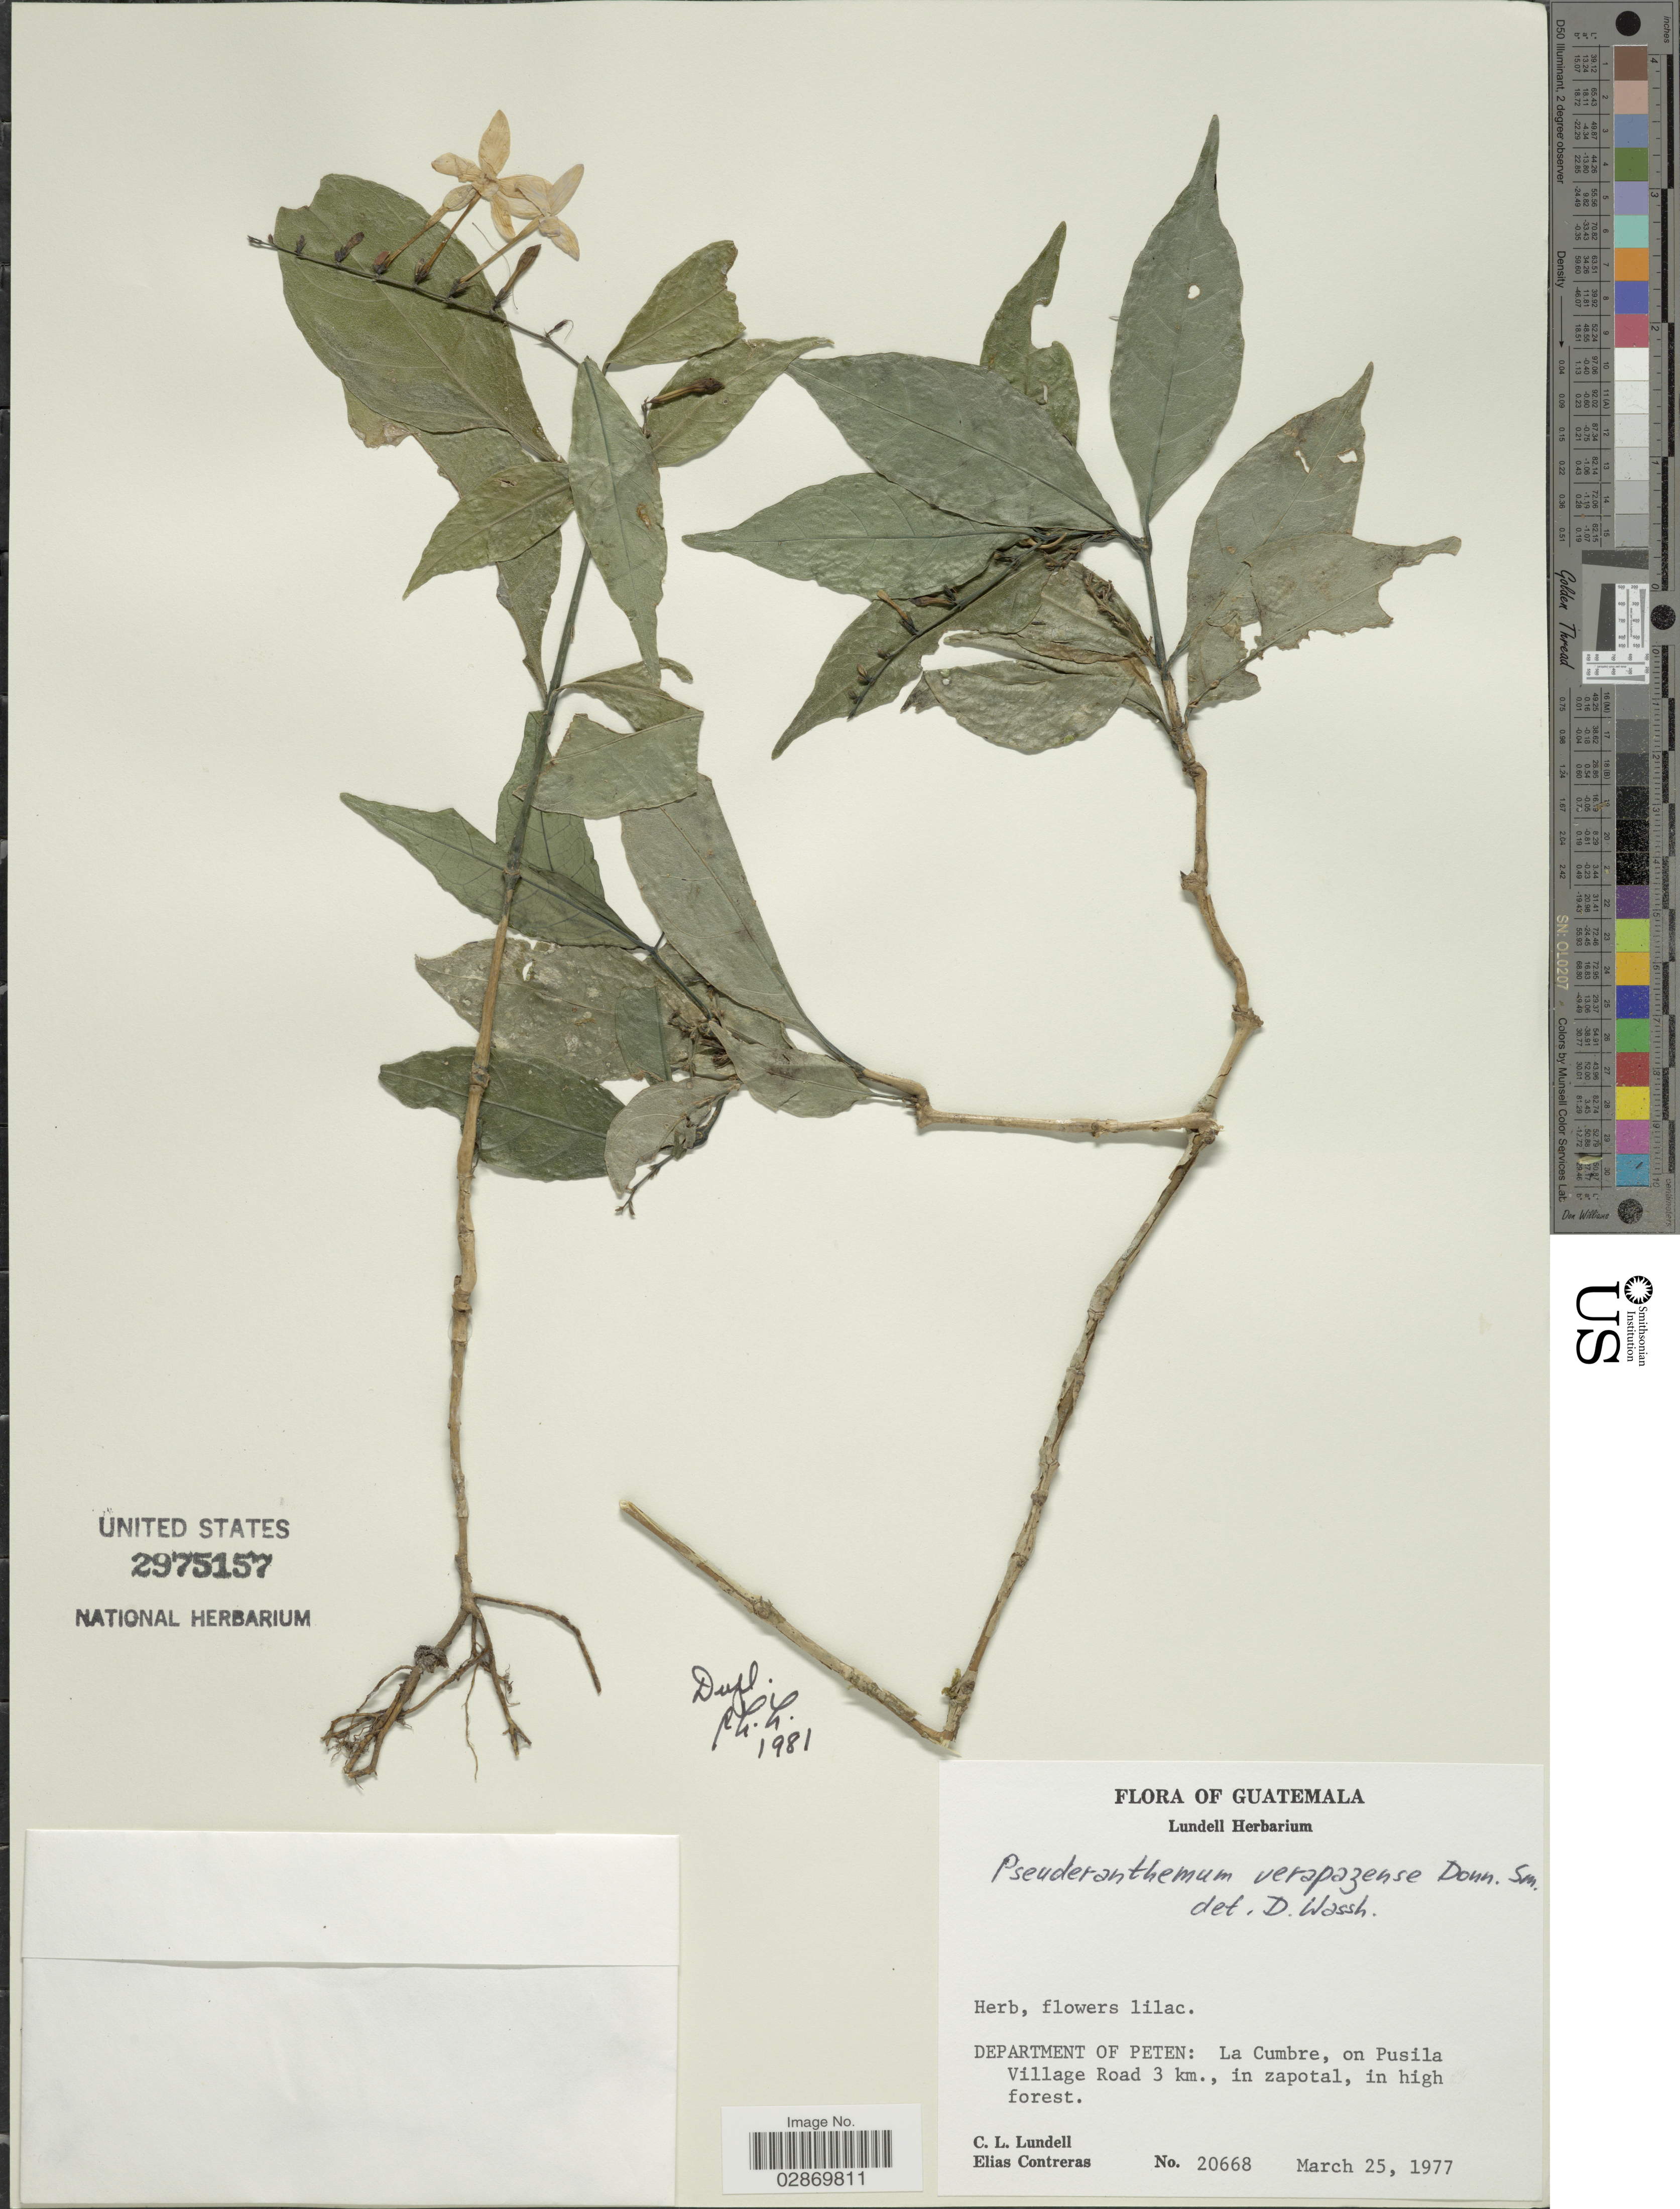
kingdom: Plantae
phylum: Tracheophyta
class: Magnoliopsida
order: Lamiales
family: Acanthaceae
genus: Pseuderanthemum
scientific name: Pseuderanthemum verapazense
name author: Donn. Sm.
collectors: C. L. Lundell & E. Contreras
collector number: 20668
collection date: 1977-03-25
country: Guatemala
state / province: El Petén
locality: Department of Peten, La Cumbre, on Pusila Village Road 3 km., in zapotal, in high forest.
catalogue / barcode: US 2975157